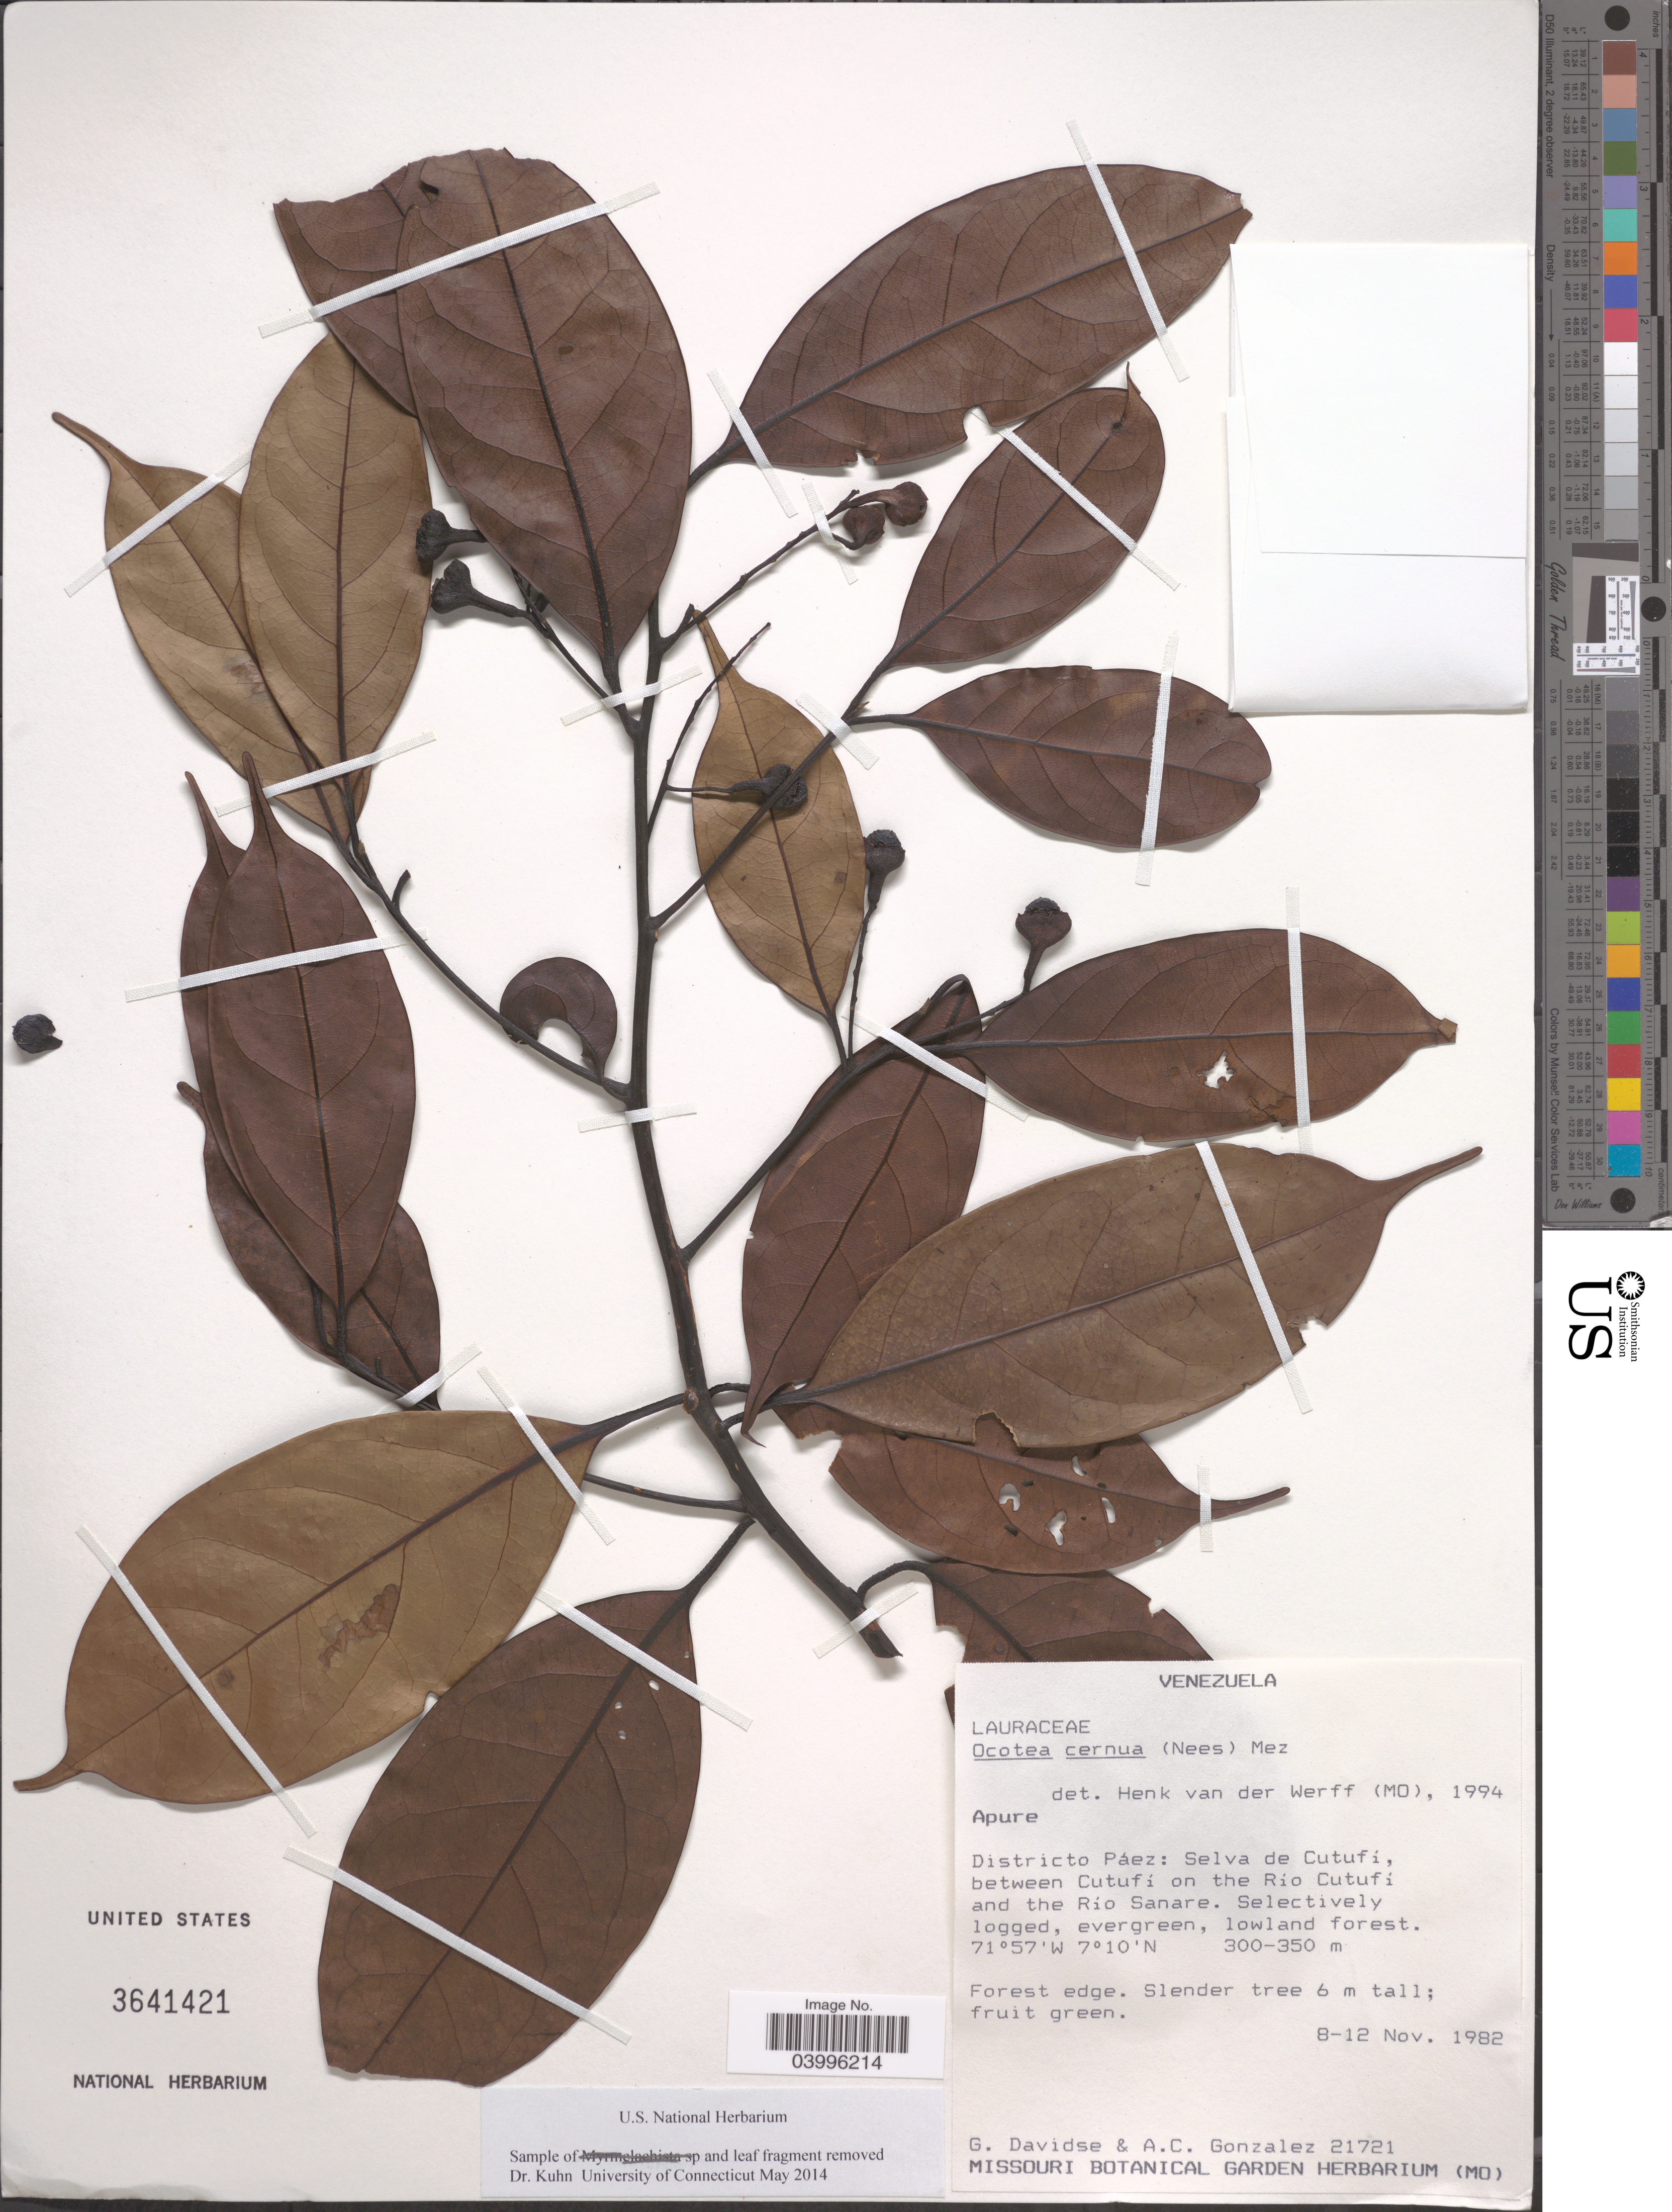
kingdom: Plantae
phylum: Tracheophyta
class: Magnoliopsida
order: Laurales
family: Lauraceae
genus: Ocotea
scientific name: Ocotea cernua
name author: (Nees) Mez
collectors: G. Davidse & A. C. González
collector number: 21721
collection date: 1982-11-08/1982-11-12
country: Venezuela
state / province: Apure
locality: Districto Páez: Selva de Cutufí, between Cutufí on the Río Cutufí and the Río Sanare.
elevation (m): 300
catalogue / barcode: US 3641421